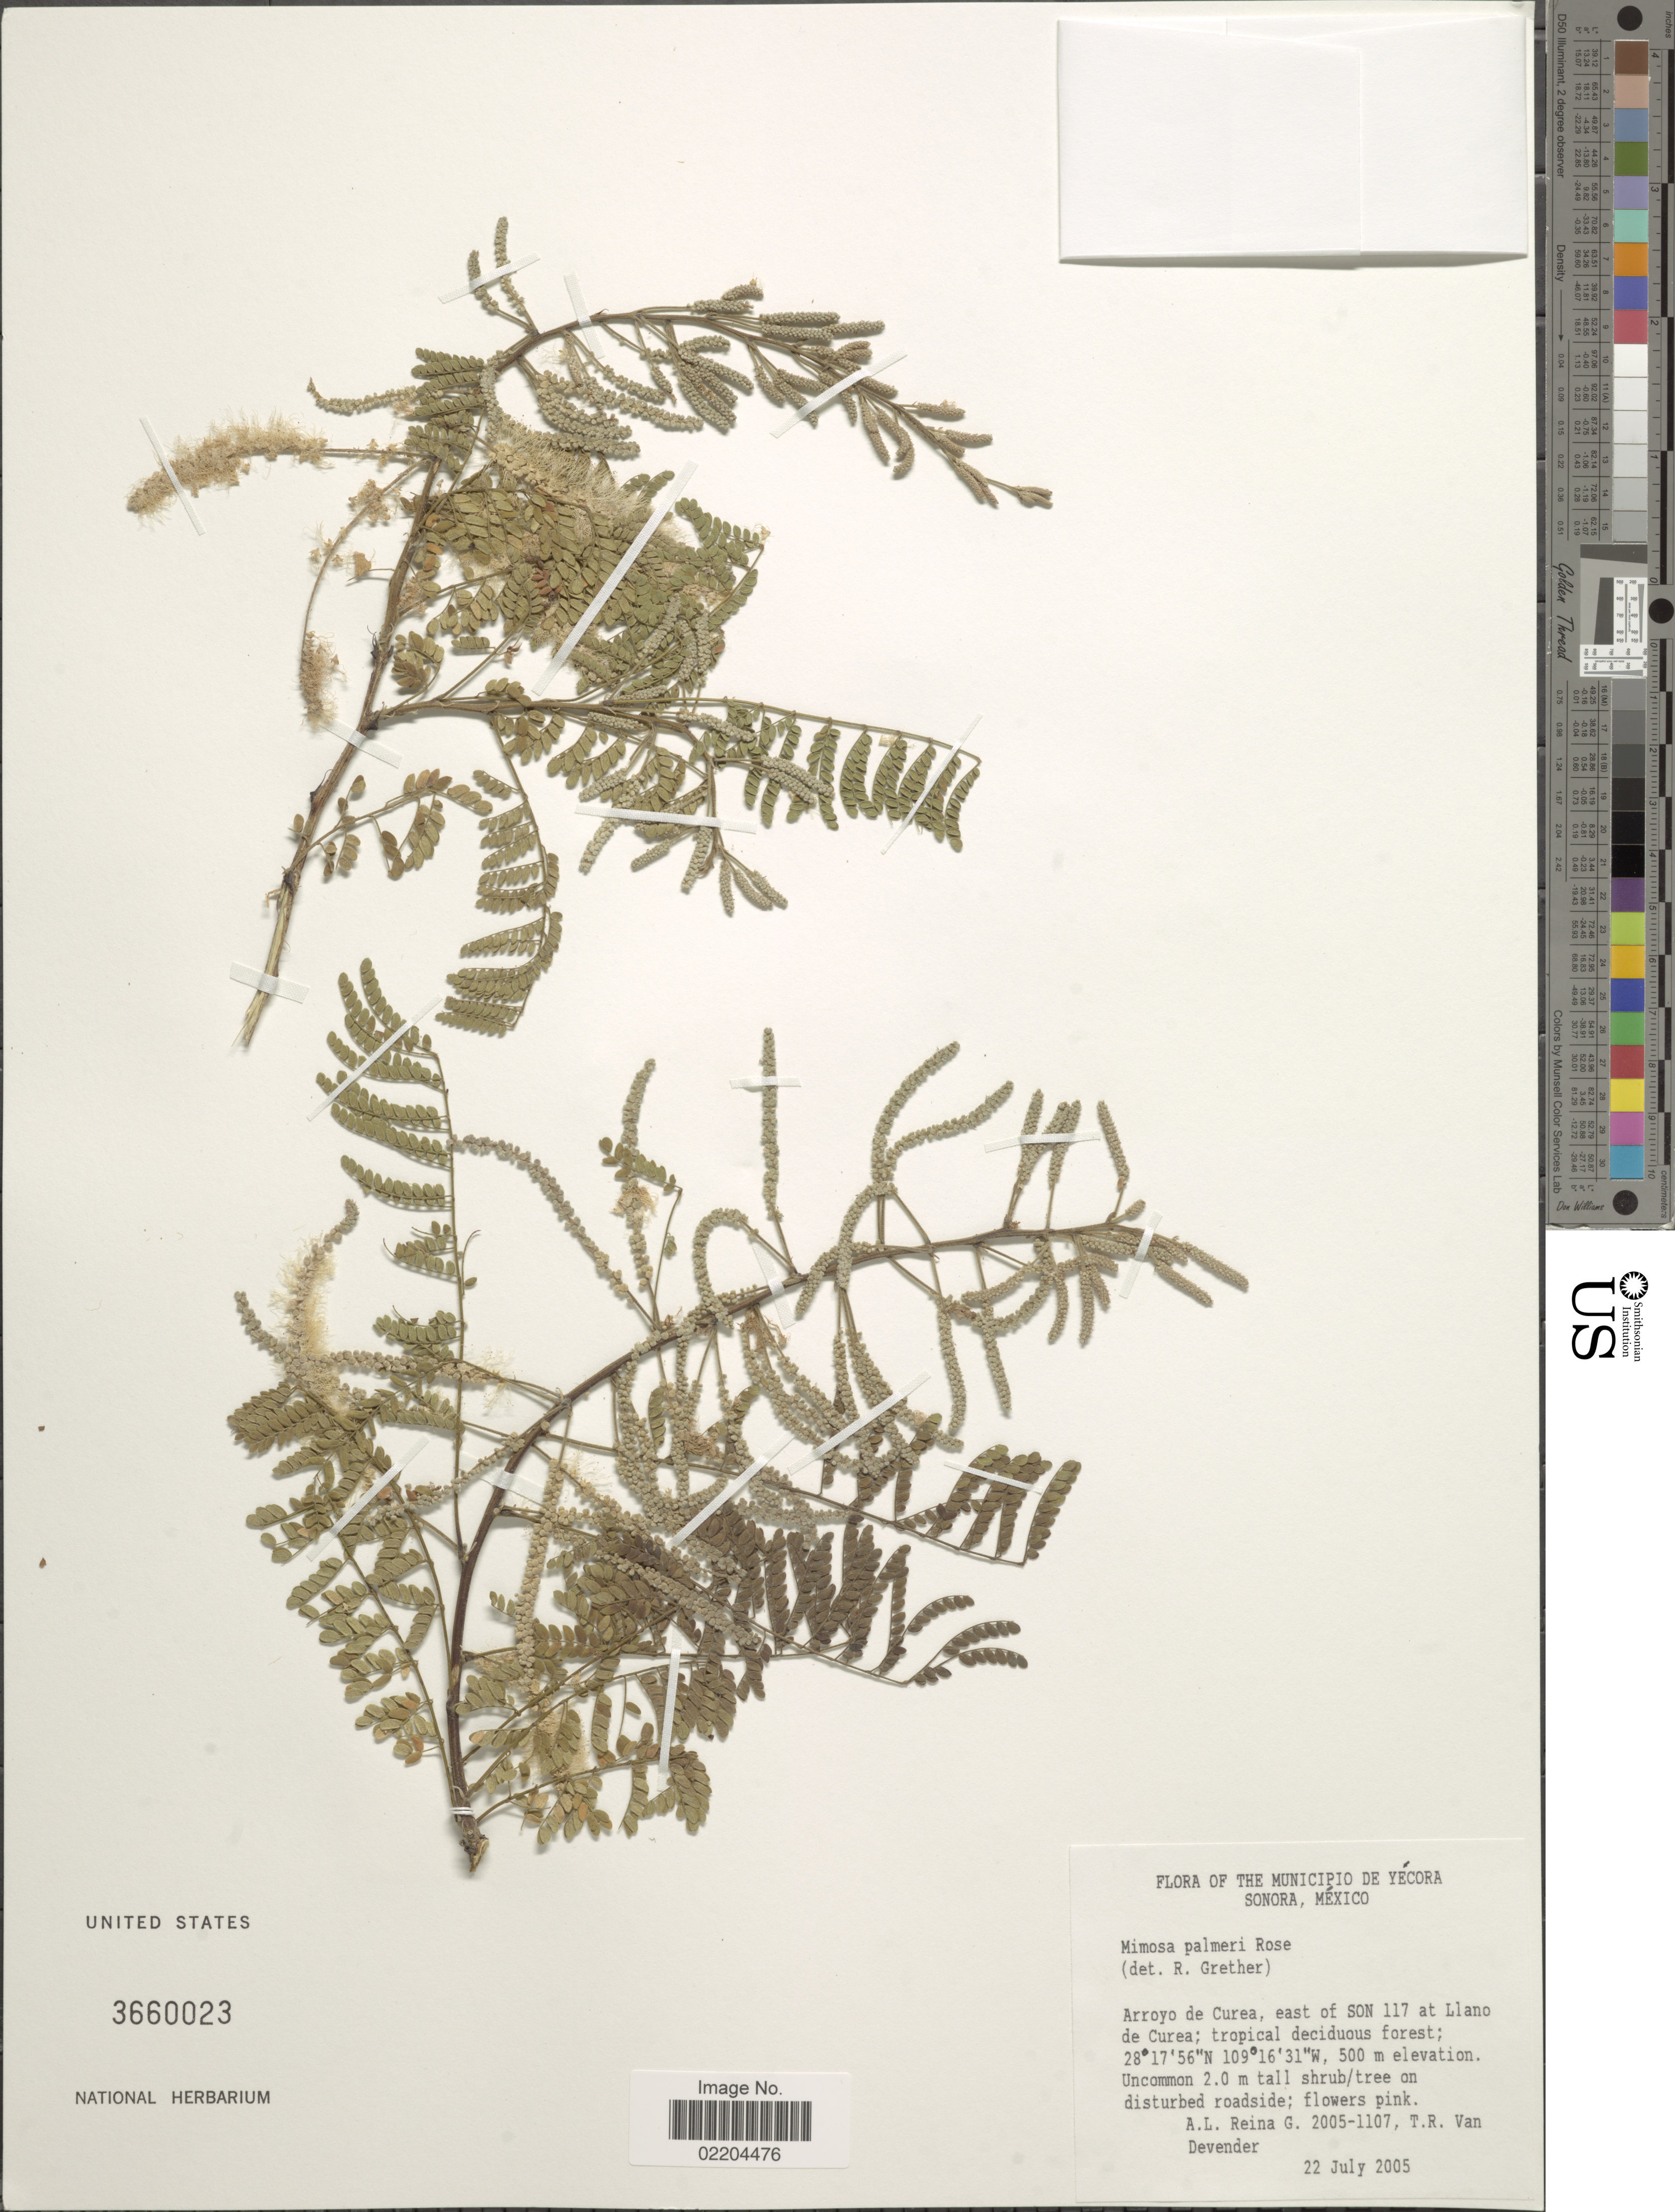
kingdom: Plantae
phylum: Tracheophyta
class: Magnoliopsida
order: Fabales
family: Fabaceae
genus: Mimosa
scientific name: Mimosa palmeri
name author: Rose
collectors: A. L. Reina G. & T. R. Van Devender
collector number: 2005-1107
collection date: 2005-07-22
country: Mexico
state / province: Sonora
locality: The Municipio de Yecora, Sonora, Mexio, arroya de Curea, east of Son 117 at Llano de Curea; tropical deciduous forest.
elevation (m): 500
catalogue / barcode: US 3660023